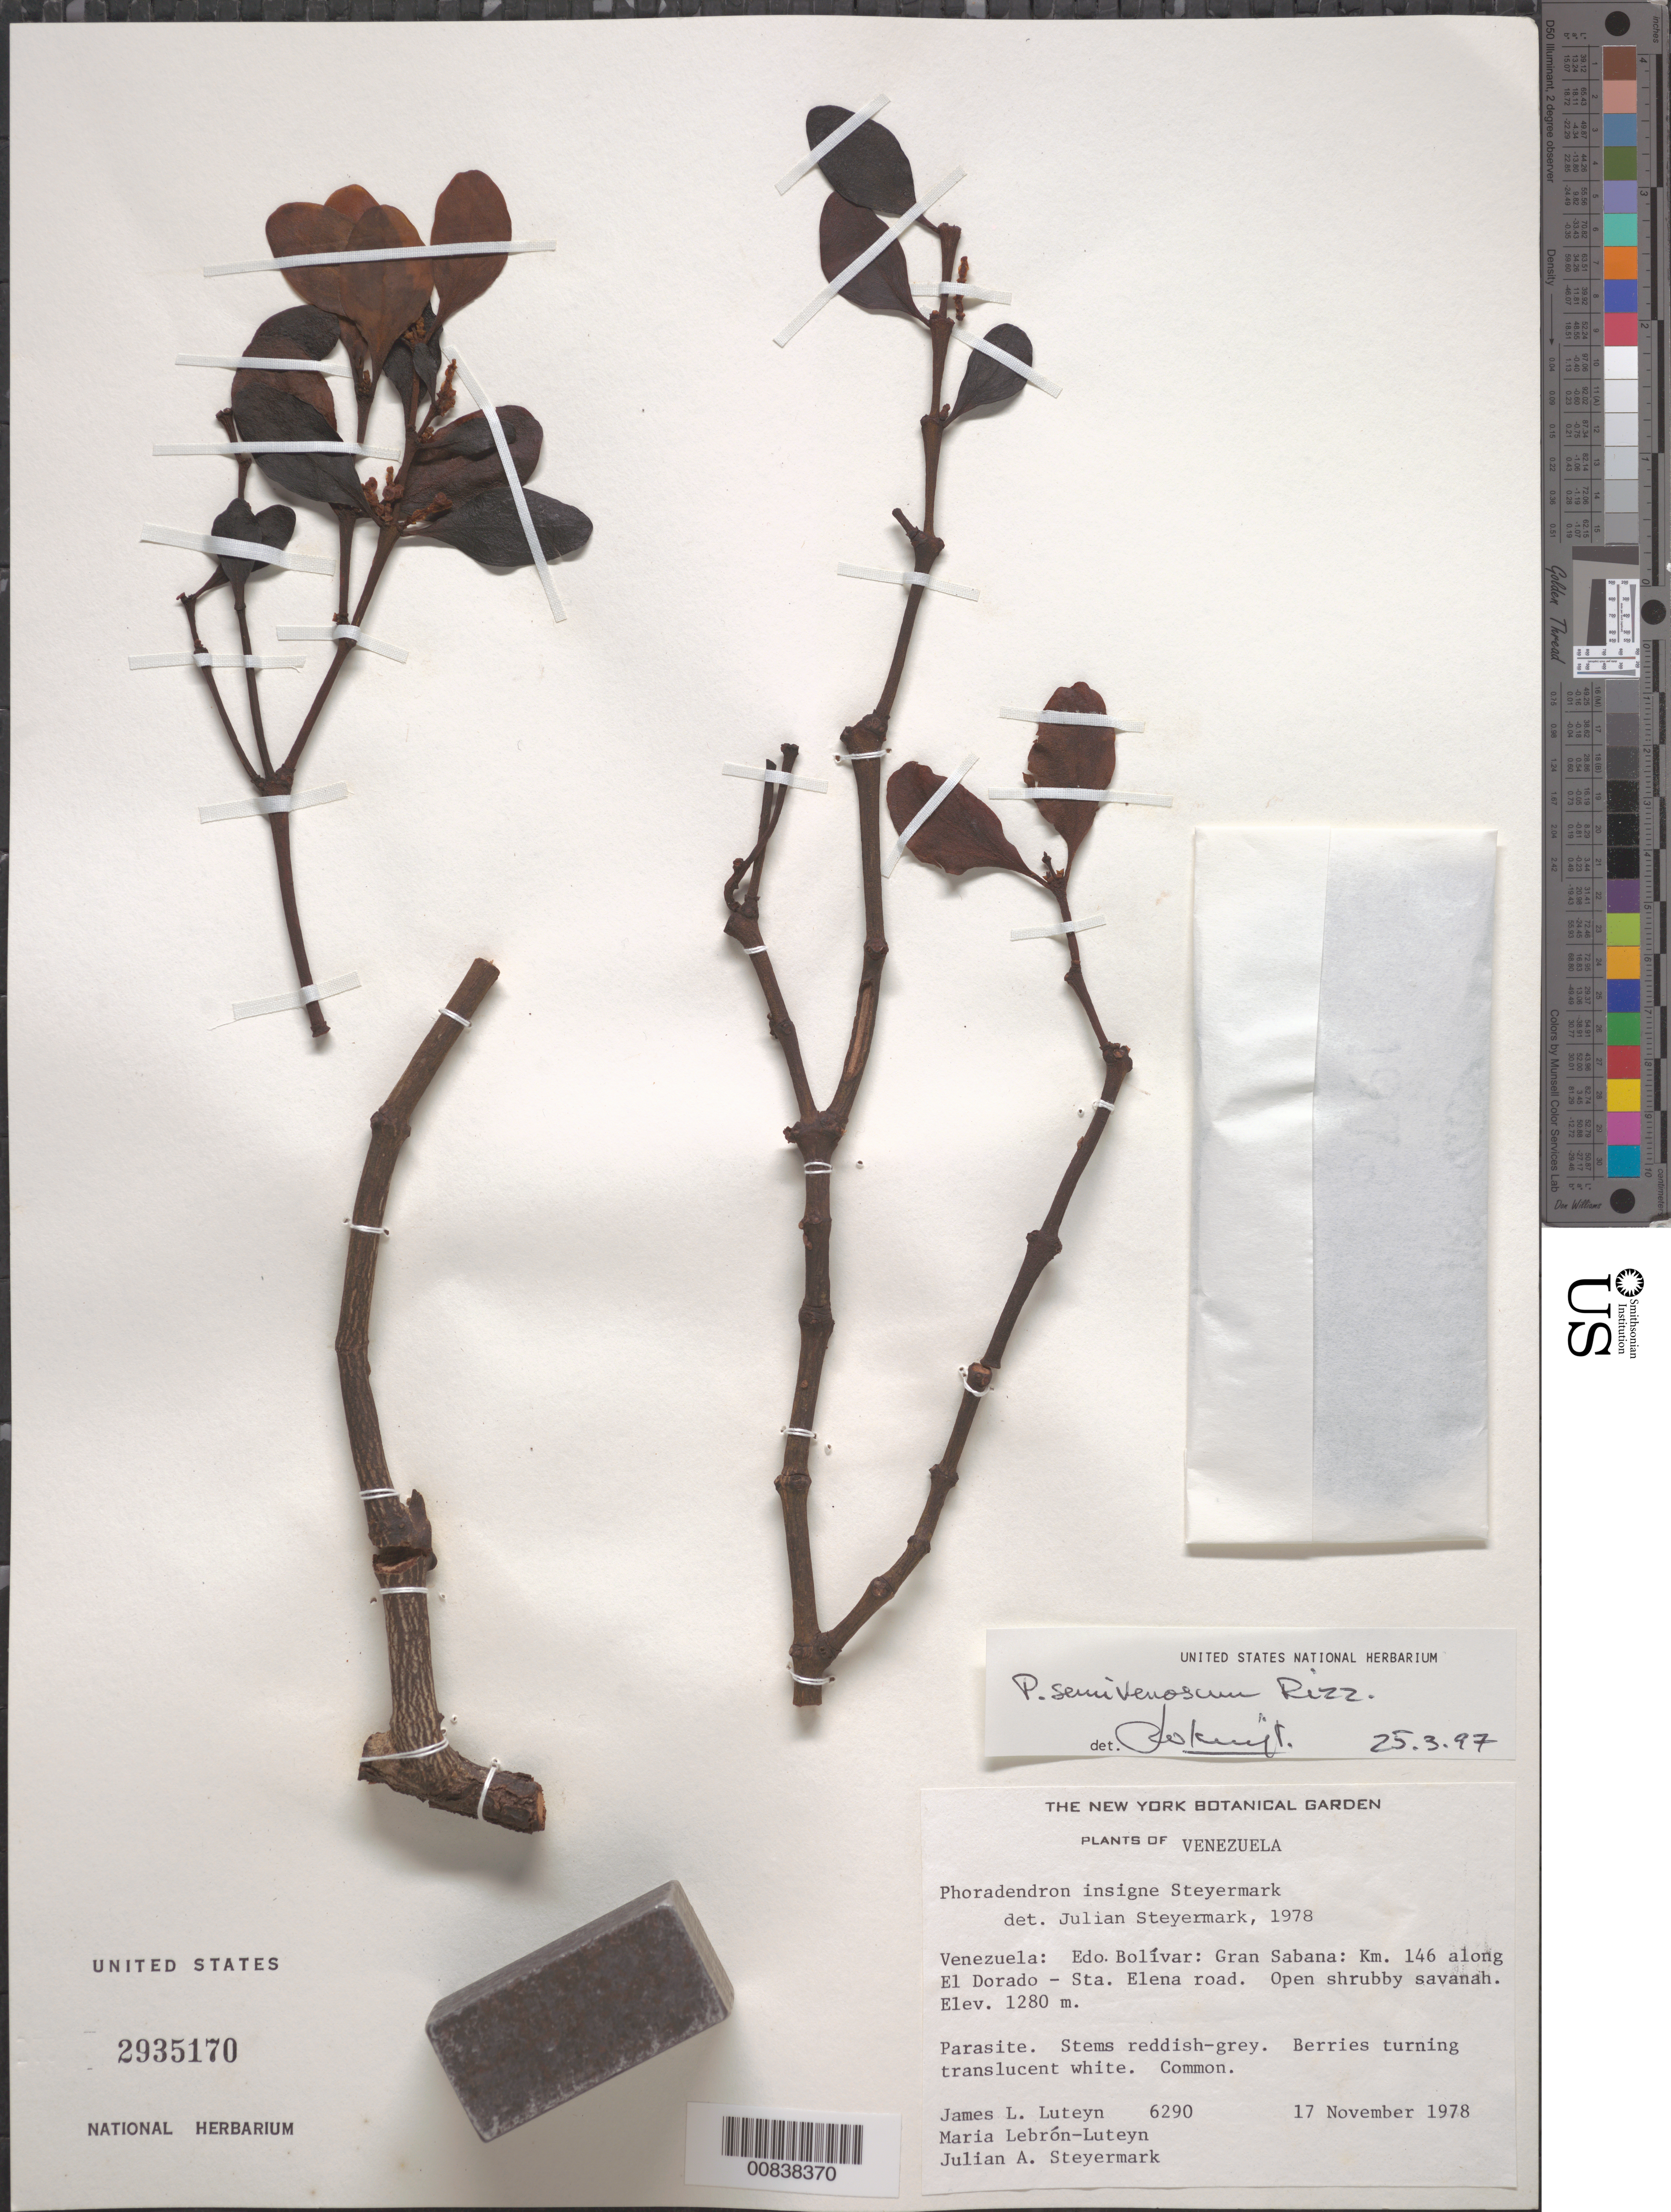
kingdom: Plantae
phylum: Tracheophyta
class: Magnoliopsida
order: Santalales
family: Viscaceae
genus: Phoradendron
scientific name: Phoradendron semivenosum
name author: Rizzini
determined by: Kuijt, Job, (CANADA)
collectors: J. L. Luteyn, M. L. Lebrón-Luteyn & J. Steyermark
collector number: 6290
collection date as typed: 17-Nov-78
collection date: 1978-11-17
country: Venezuela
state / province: Bolívar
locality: Gran Sabana, km 146 along El Dorado-Sta. Elena road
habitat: Open shrubby savanna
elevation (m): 1280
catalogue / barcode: US 2935170